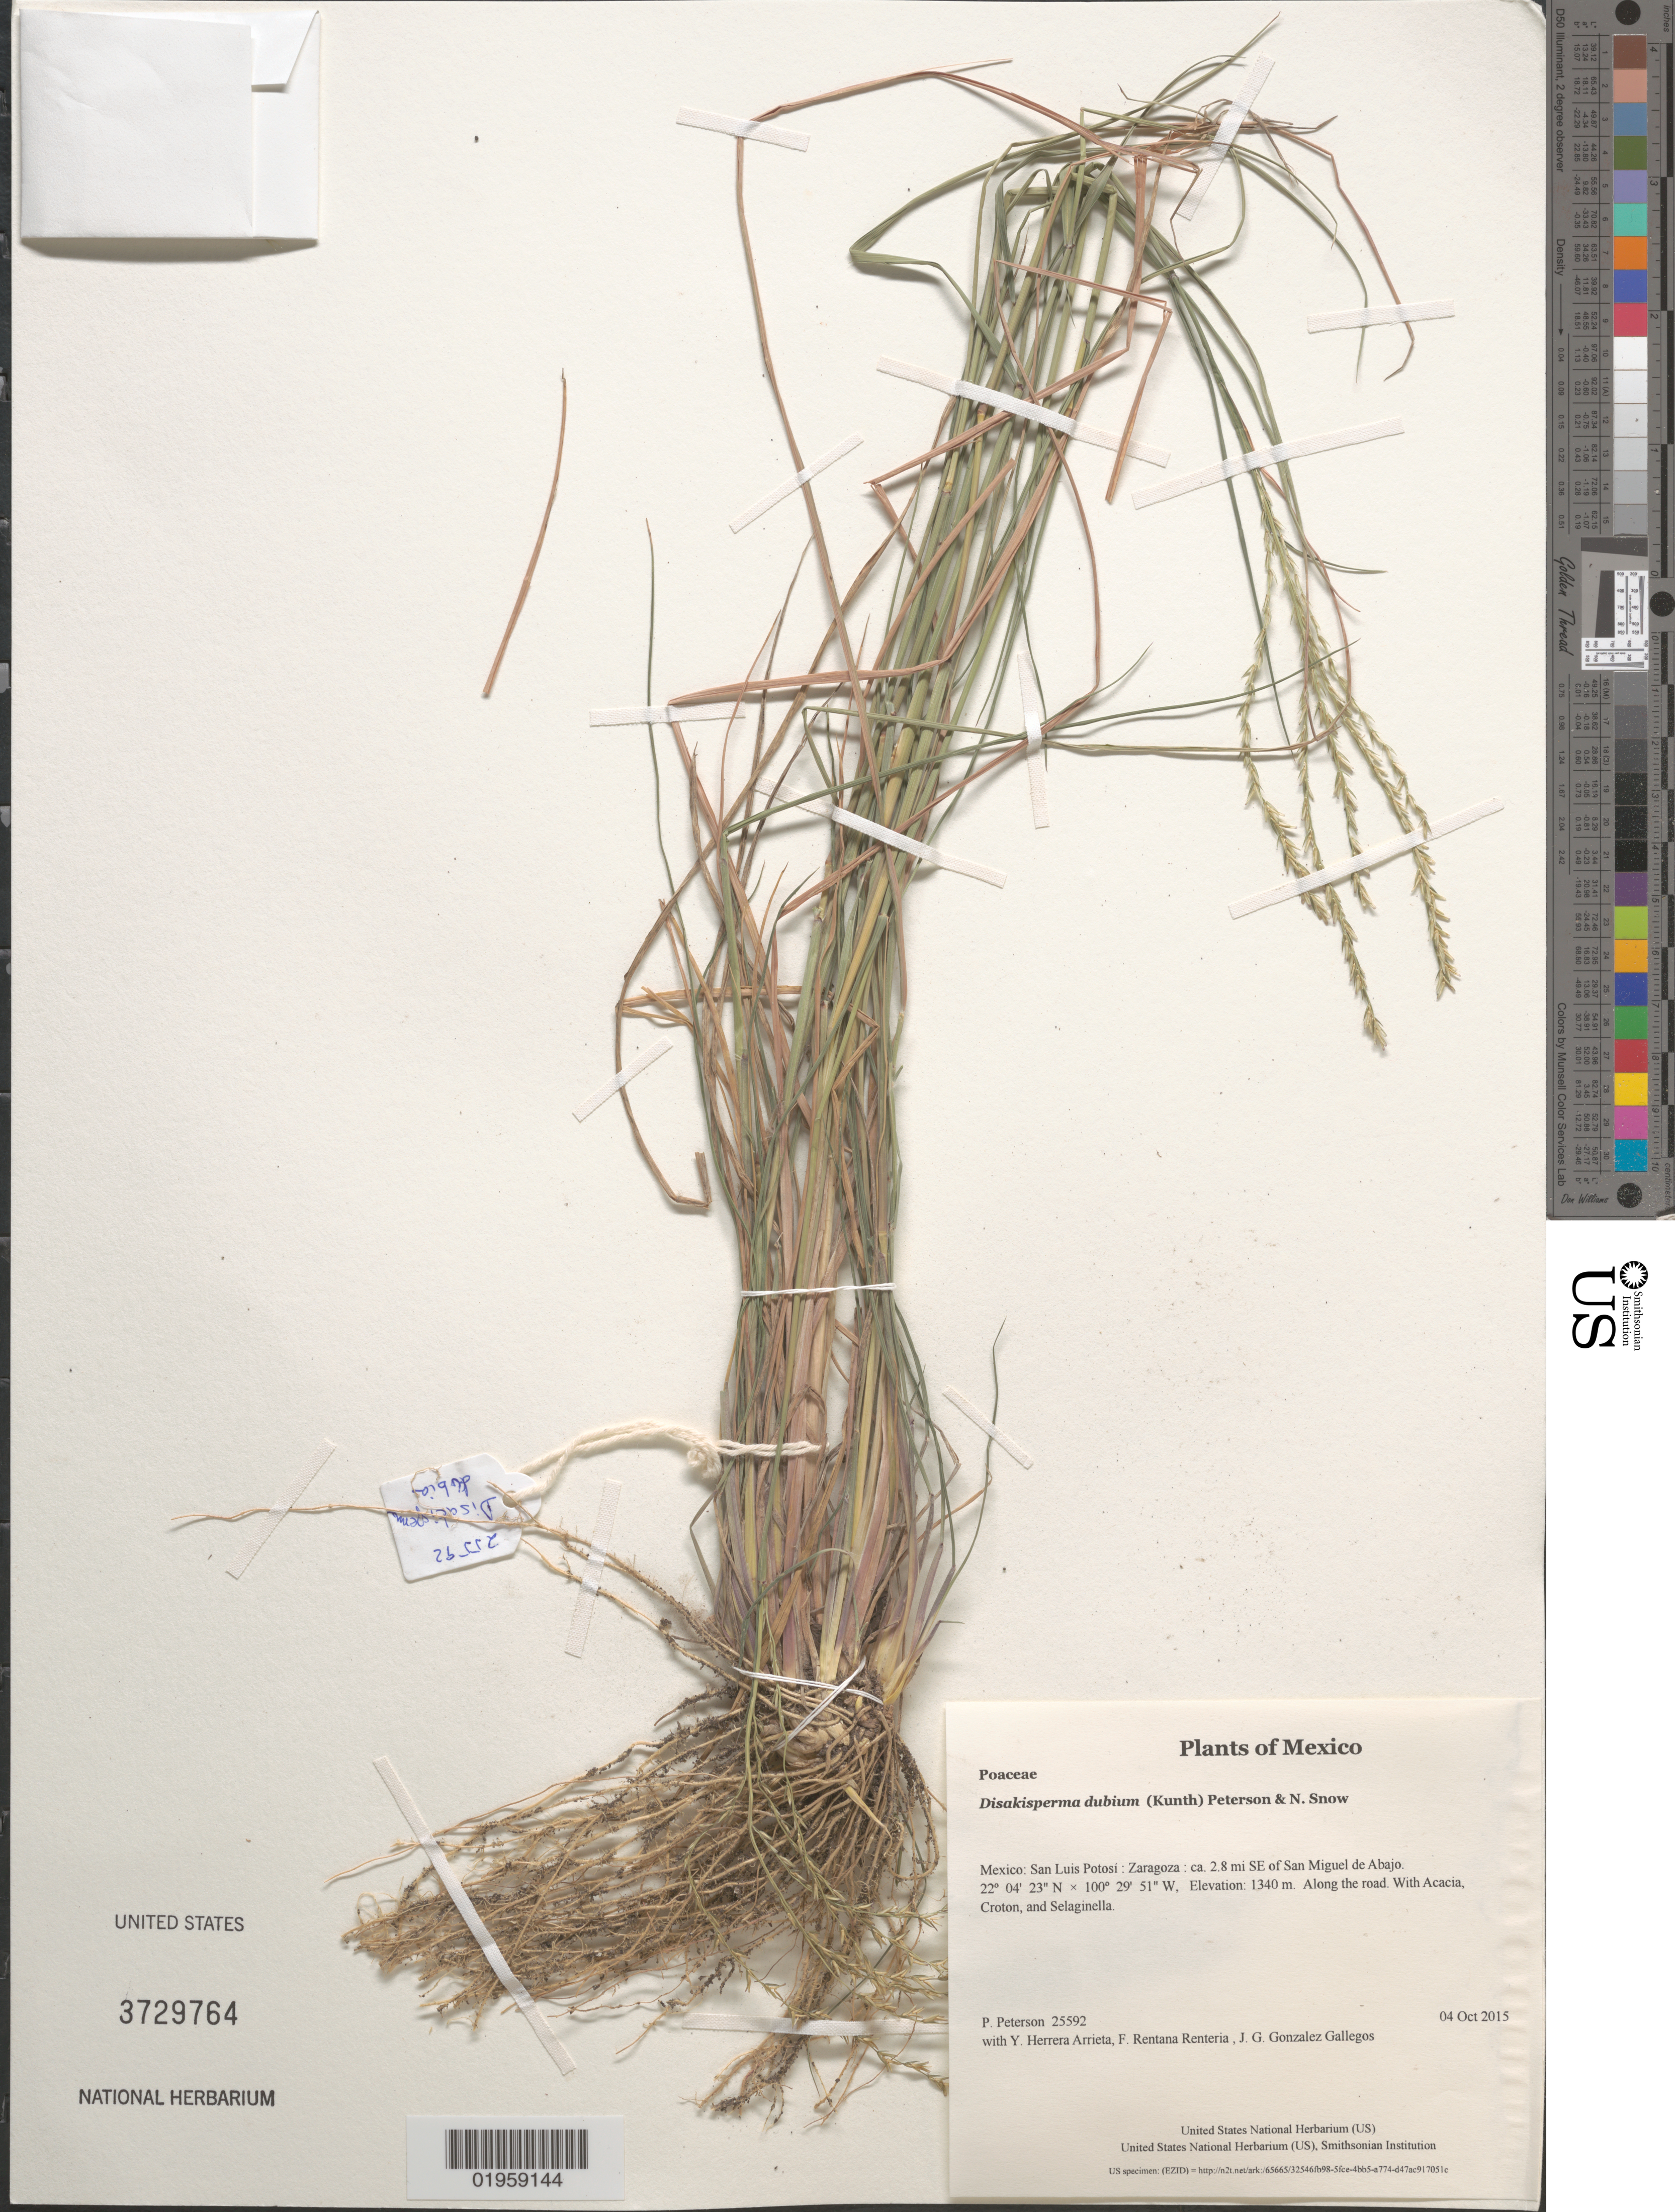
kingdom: Plantae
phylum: Tracheophyta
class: Liliopsida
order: Poales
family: Poaceae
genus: Disakisperma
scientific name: Disakisperma dubium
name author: (Kunth) P.M. Peterson & N. Snow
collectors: P. M. Peterson, Y. Herrera Arrieta, F. Rentana Renteria & J. G. Gonzalez Gallegos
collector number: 25592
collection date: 2015-10-04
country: Mexico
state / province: San Luis Potosí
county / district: Zaragoza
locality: ca. 2.8 mi SE of San Miguel de Abajo.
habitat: Along the road.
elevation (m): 1340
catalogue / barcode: US 3729764